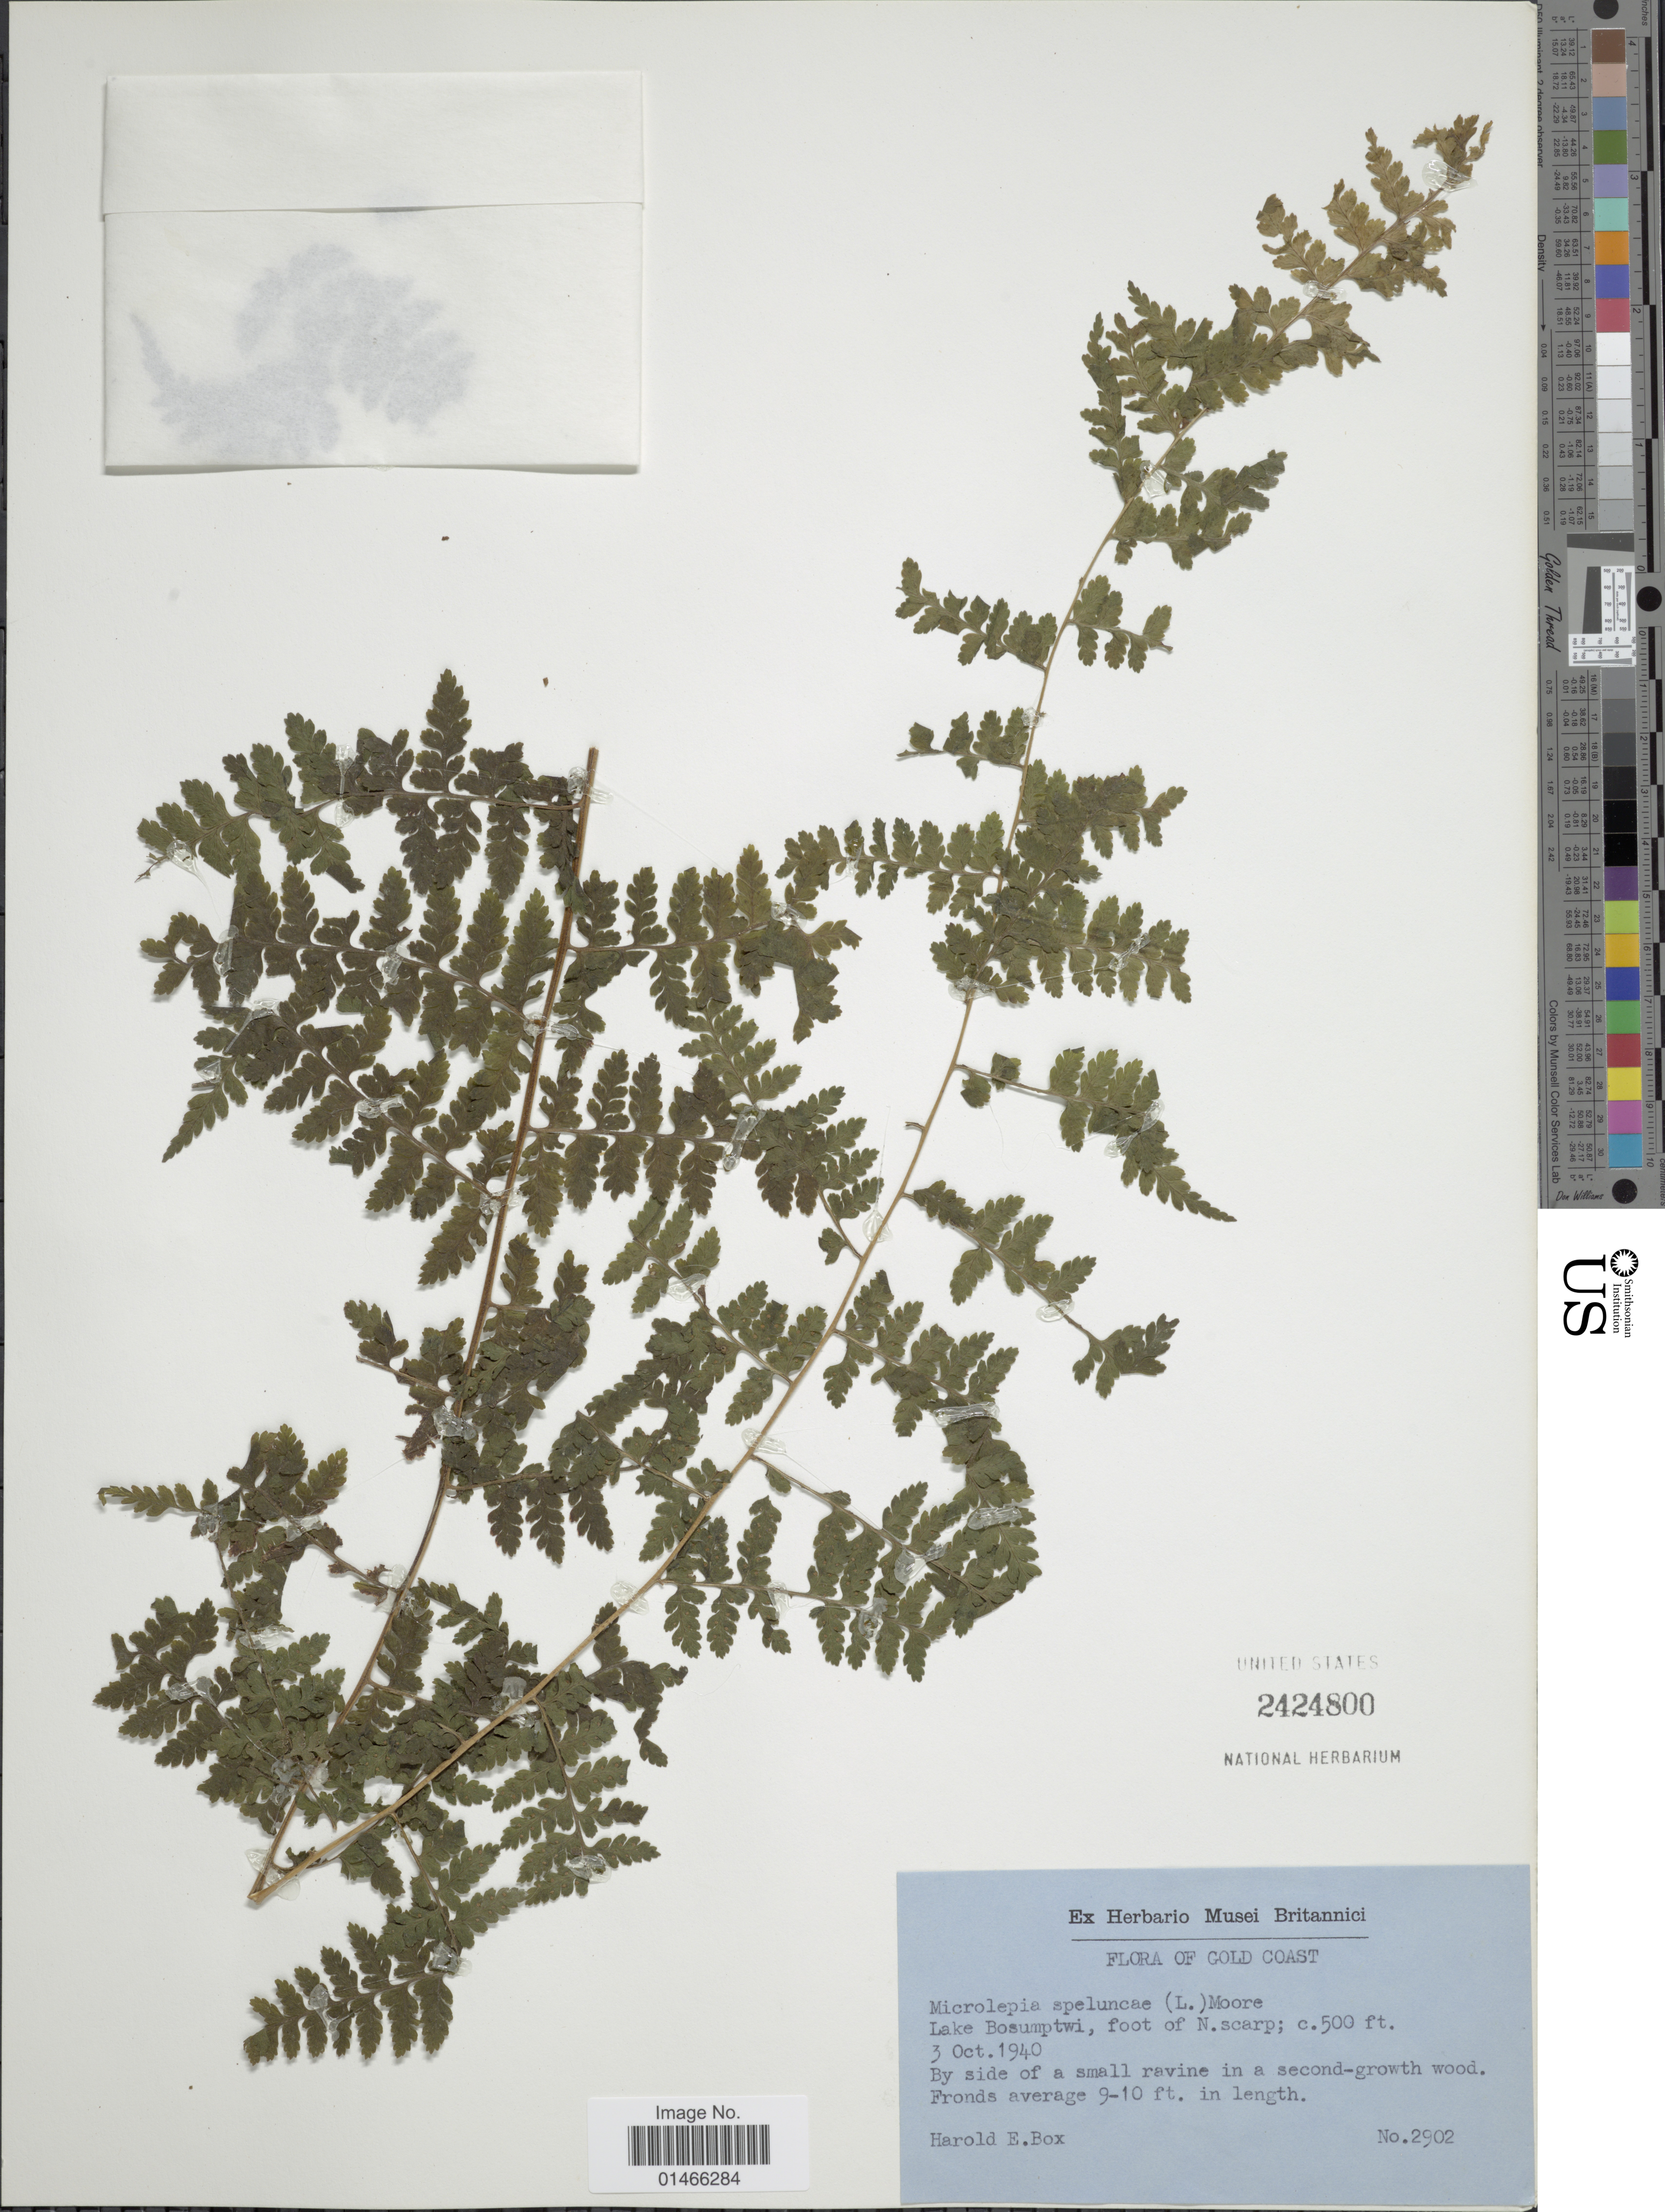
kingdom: Plantae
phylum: Tracheophyta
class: Polypodiopsida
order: Polypodiales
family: Dennstaedtiaceae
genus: Microlepia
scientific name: Microlepia speluncae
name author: (L.) T. Moore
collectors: H. E. Box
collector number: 2902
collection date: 1940-10-03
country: Ghana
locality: Lake Bosumpti, foot of N.scarp. By side of a small ravine in a second-growth wood. Gold Coast.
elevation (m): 152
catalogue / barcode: US 2424800